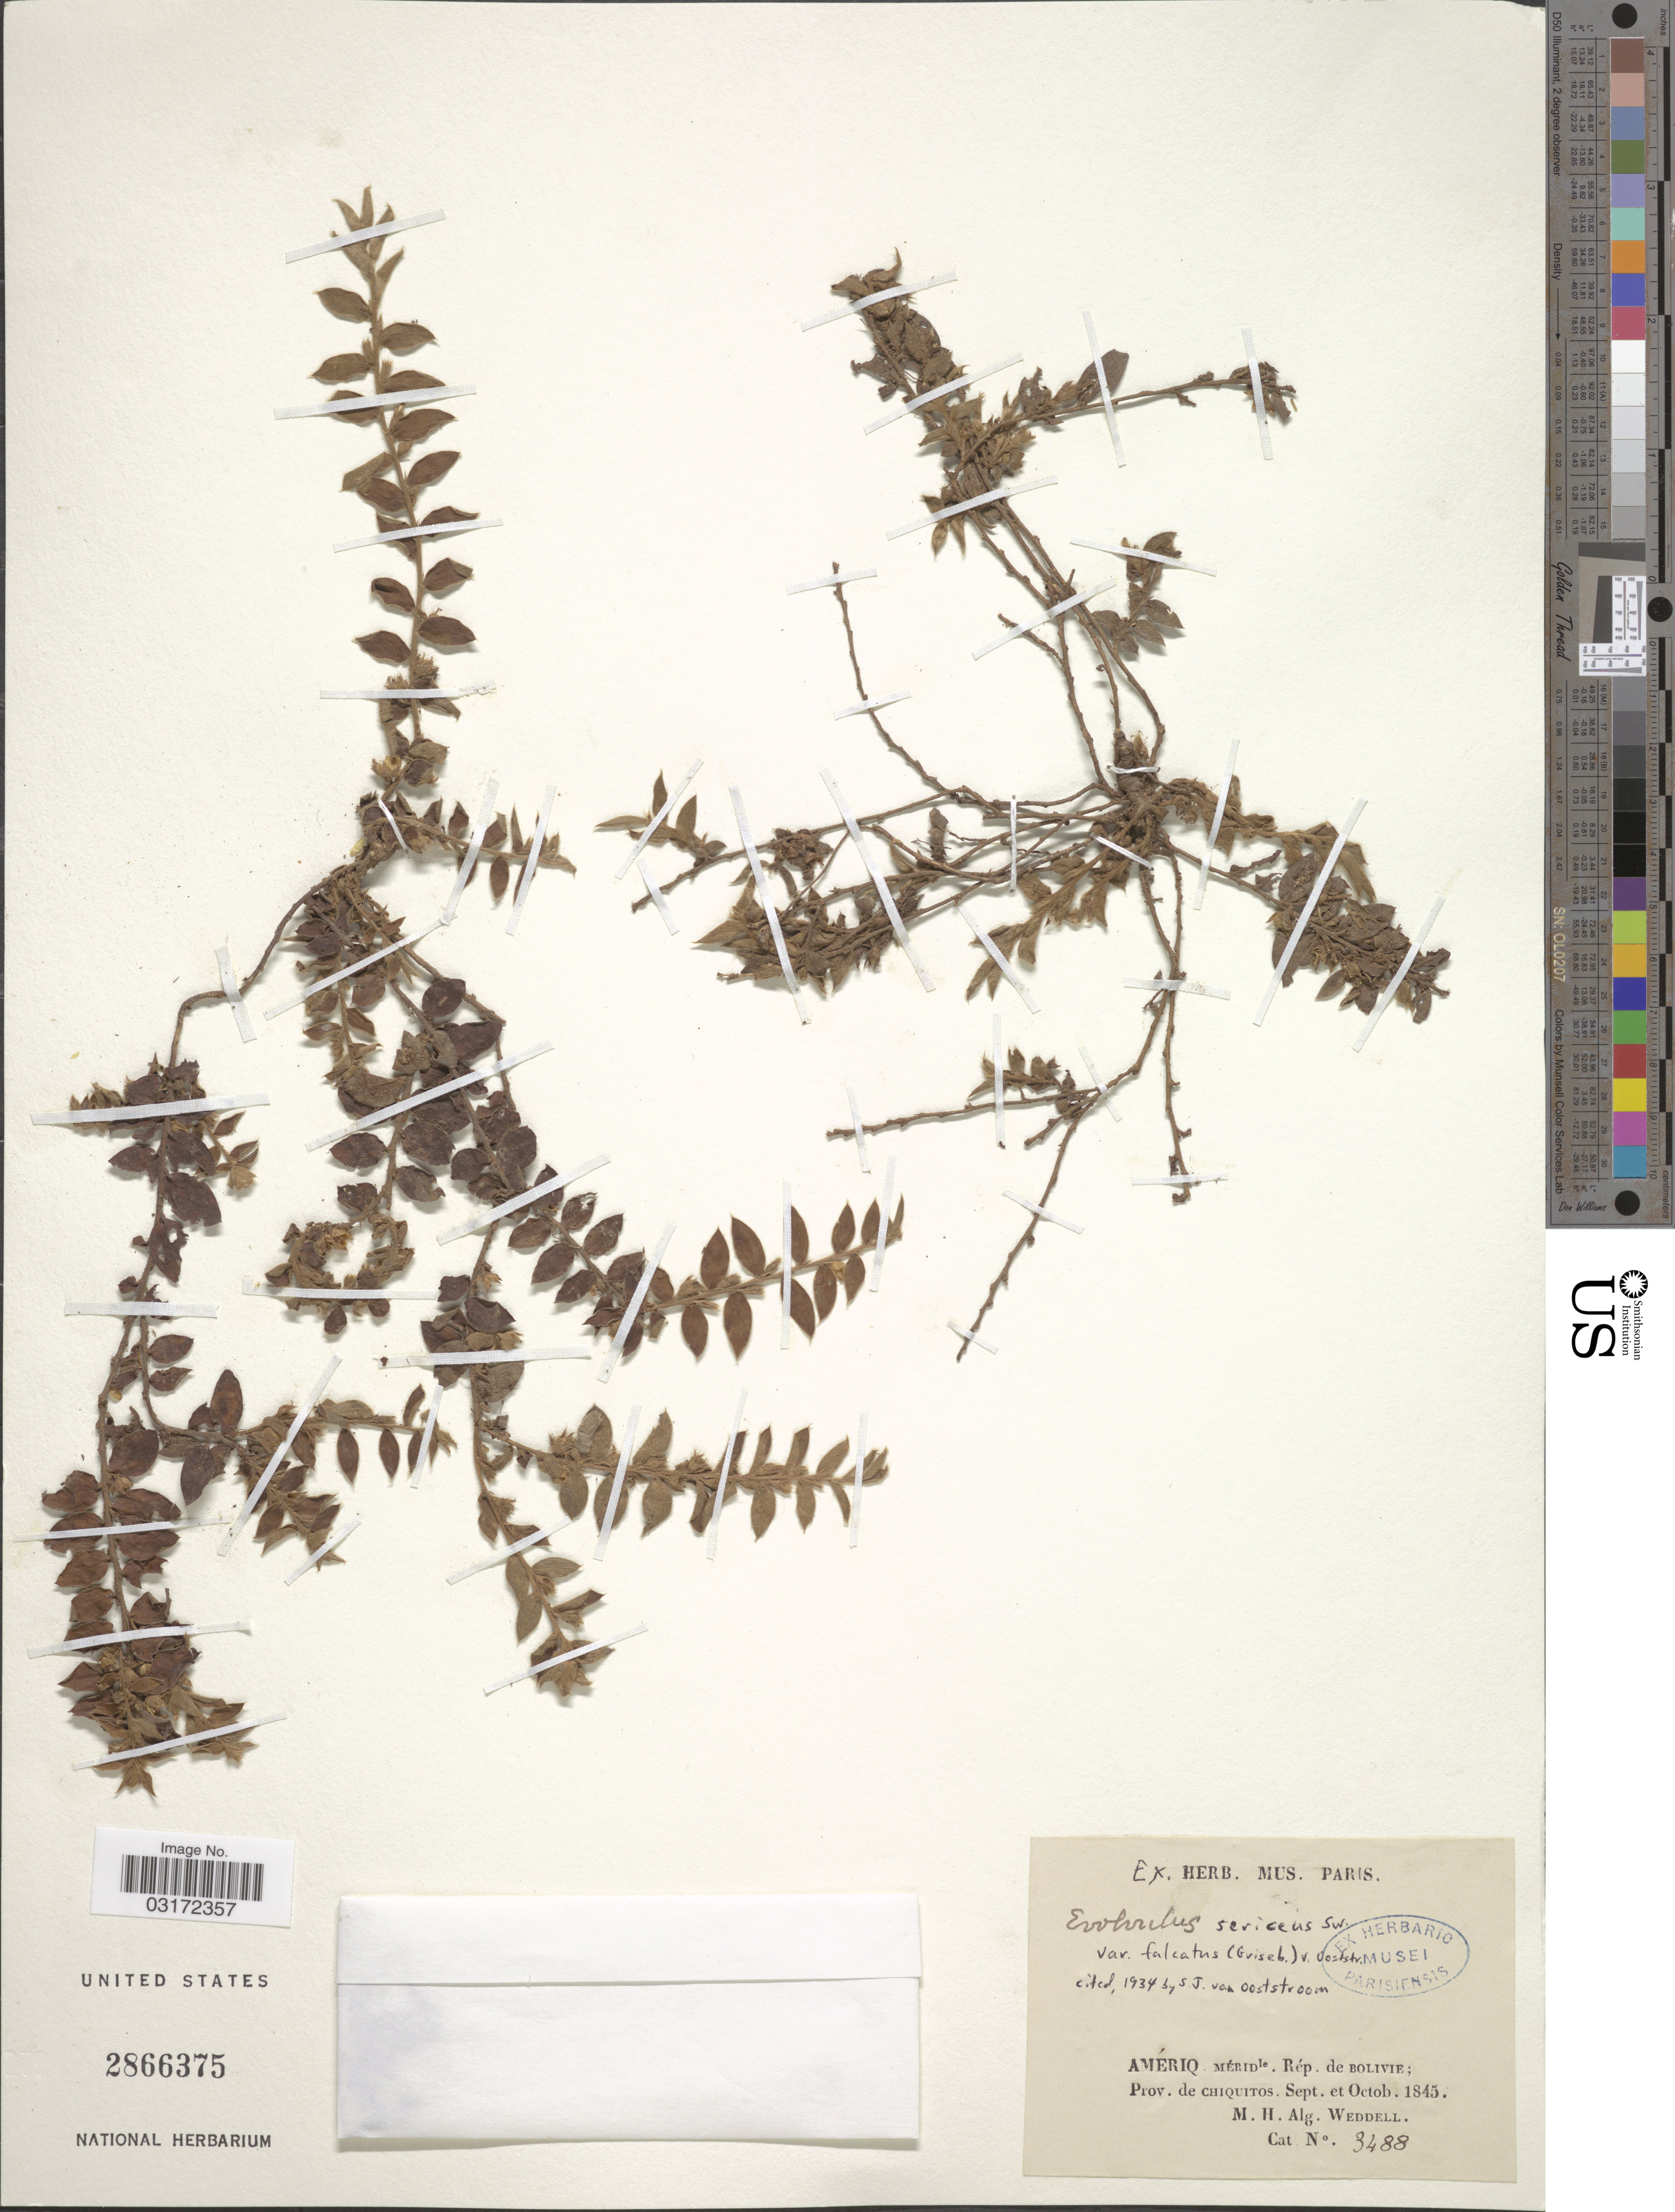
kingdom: Plantae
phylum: Tracheophyta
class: Magnoliopsida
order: Solanales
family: Convolvulaceae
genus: Evolvulus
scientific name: Evolvulus sericeus var. falcatus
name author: (Griseb.) Ooststr.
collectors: M. Weddell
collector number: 3488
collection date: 1845-09/1845-10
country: Bolivia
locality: Amériq-méridle. Prov. de Chiquitos.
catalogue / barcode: US 2866375